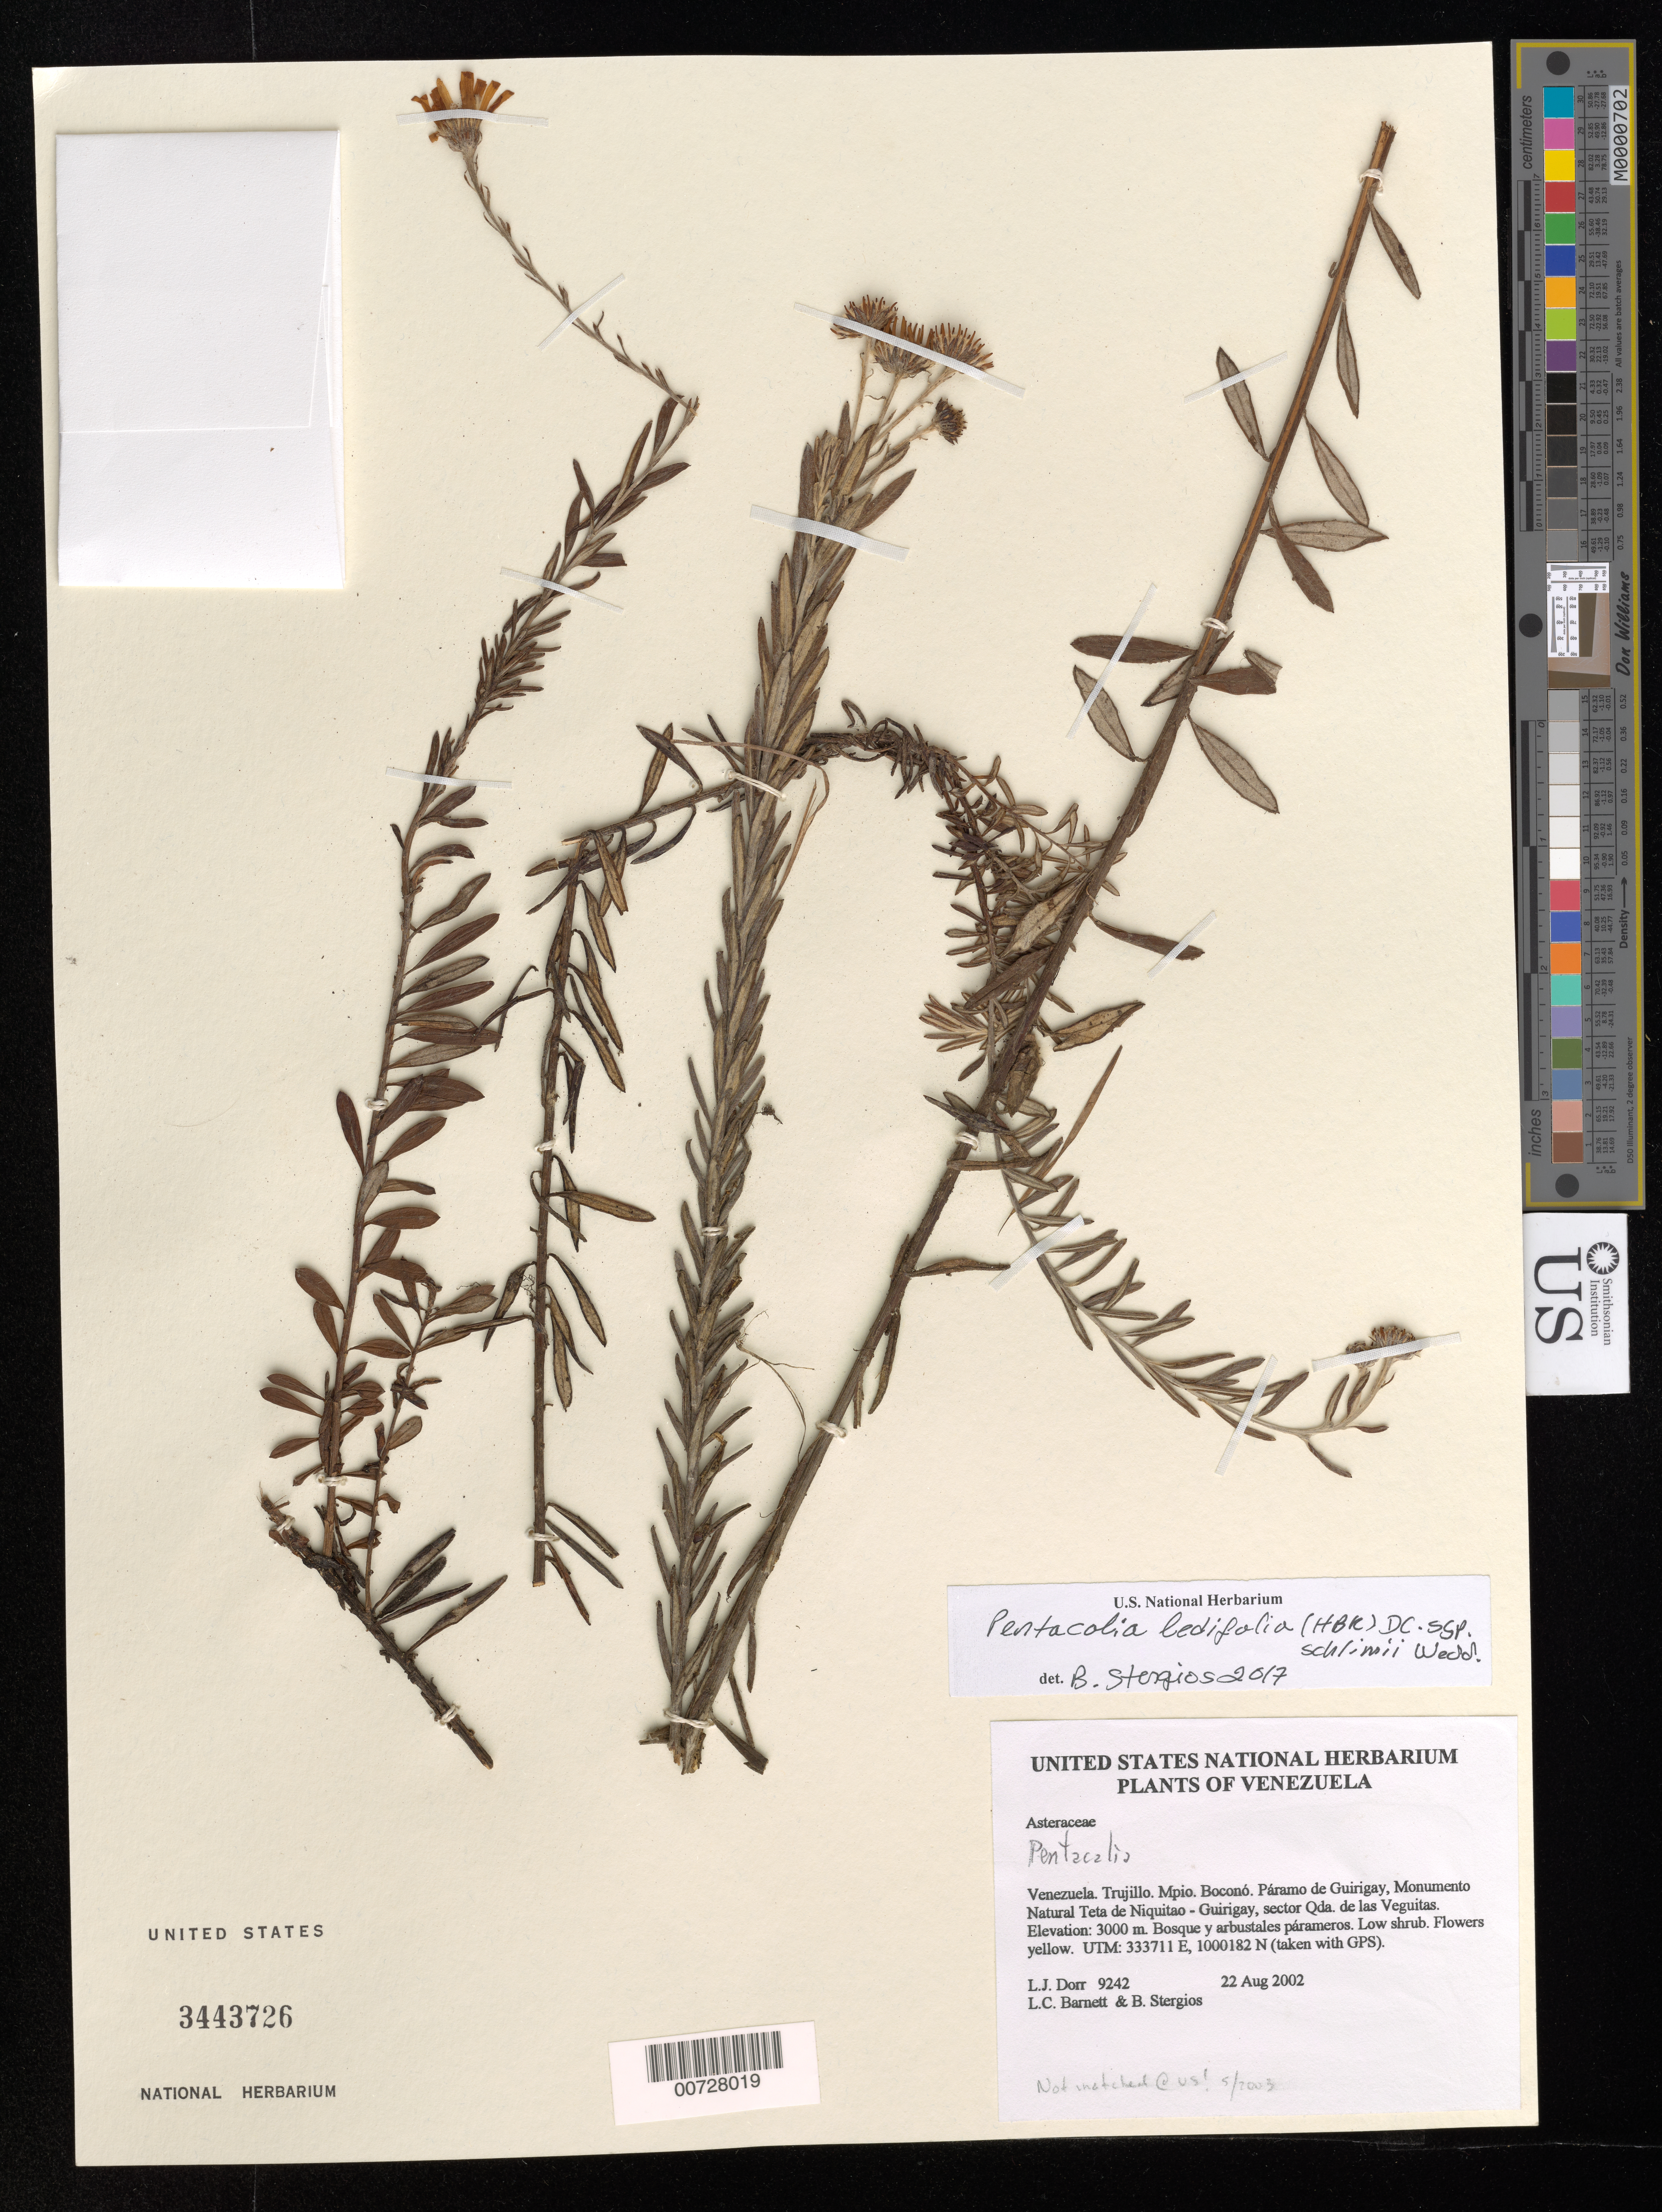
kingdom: Plantae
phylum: Tracheophyta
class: Magnoliopsida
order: Asterales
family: Asteraceae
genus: Pentacalia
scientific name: Pentacalia ledifolia subsp. schlimii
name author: (Wedd.) Cuatrec.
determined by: Stergios, B. G.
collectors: L. J. Dorr, L. C. Barnett & B. G. Stergios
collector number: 9242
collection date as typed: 22 Aug 2002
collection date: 2002-08-22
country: Venezuela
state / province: Trujillo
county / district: Boconó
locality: Páramo de Guirigay, Monumento Natural Teta de Niquitao - Guirigay, sector Las Veguitas.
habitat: Bosque y arbustales párameros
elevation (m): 3000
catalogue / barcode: US 3443726